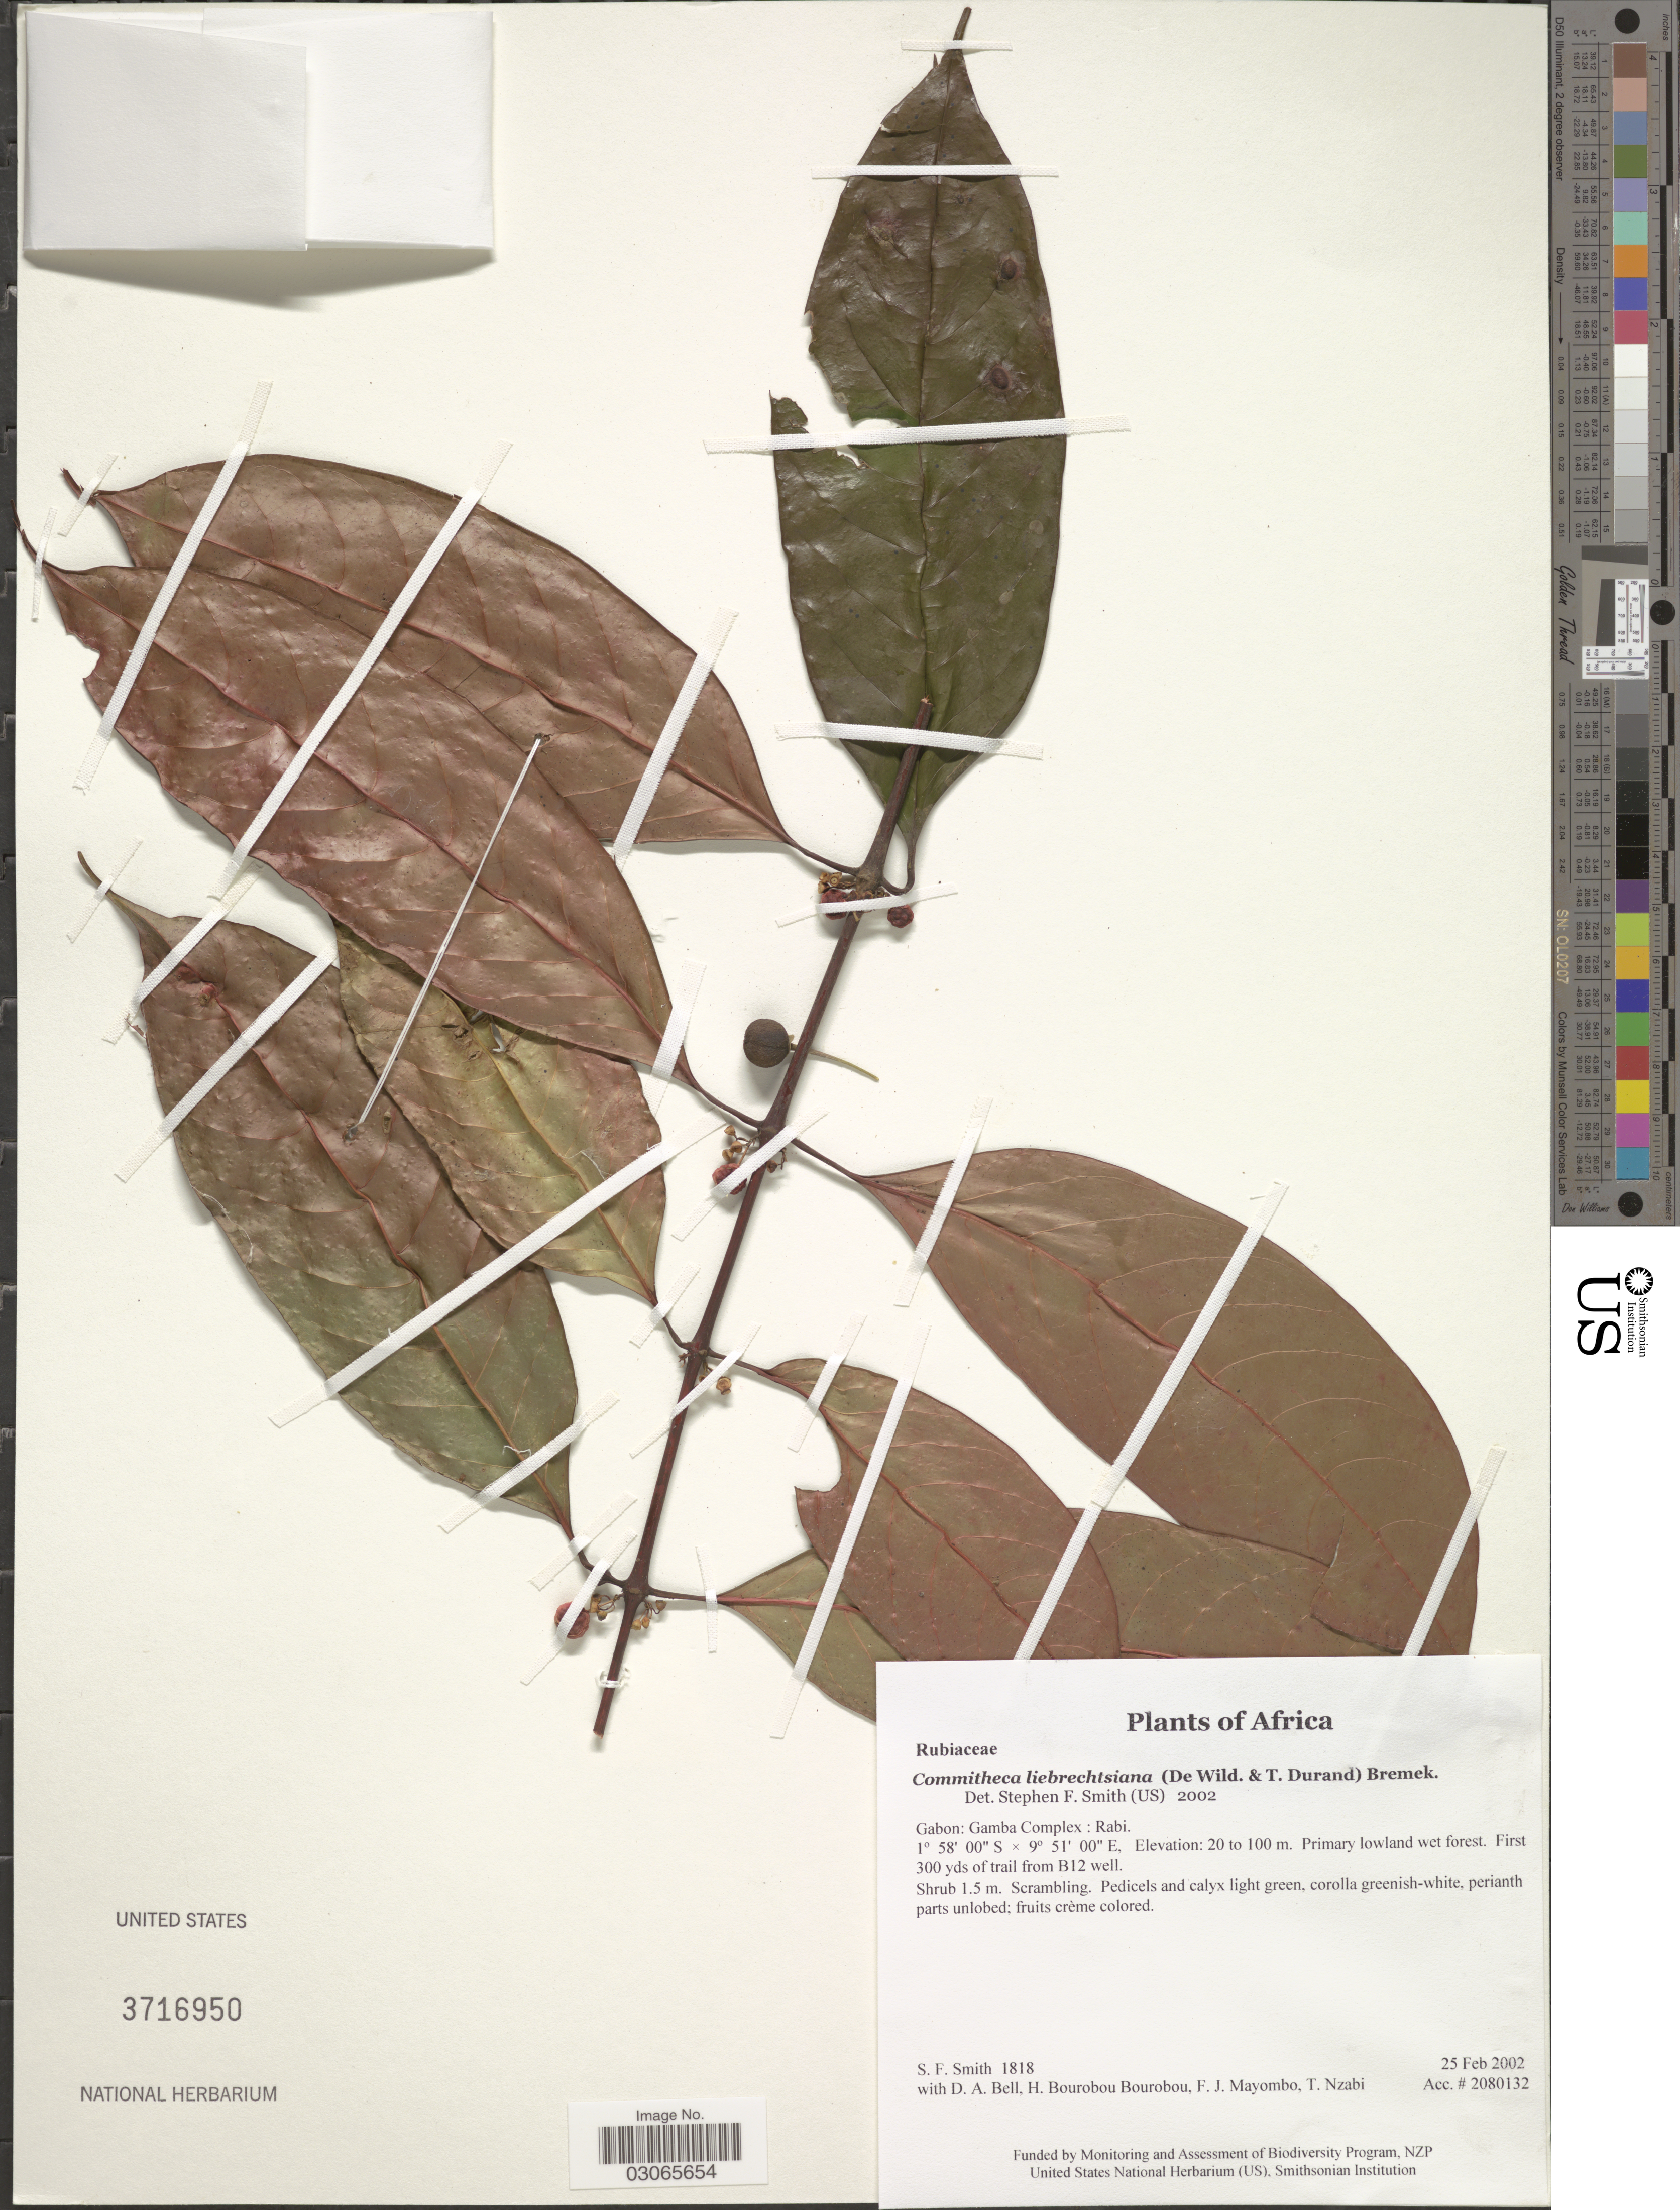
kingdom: Plantae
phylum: Tracheophyta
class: Magnoliopsida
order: Gentianales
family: Rubiaceae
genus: Commitheca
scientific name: Commitheca liebrechtsiana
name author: (De Wild. & Durand) Bremek.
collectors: S.F. Smith, D. A. Bell, H. Bourobou Bourobou & F. J. Mayombo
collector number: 1818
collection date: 2002-02-25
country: Gabon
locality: Gamba Complex: Rabi. First 300 yds of trail from B12 well.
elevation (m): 20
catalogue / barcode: US 3716950